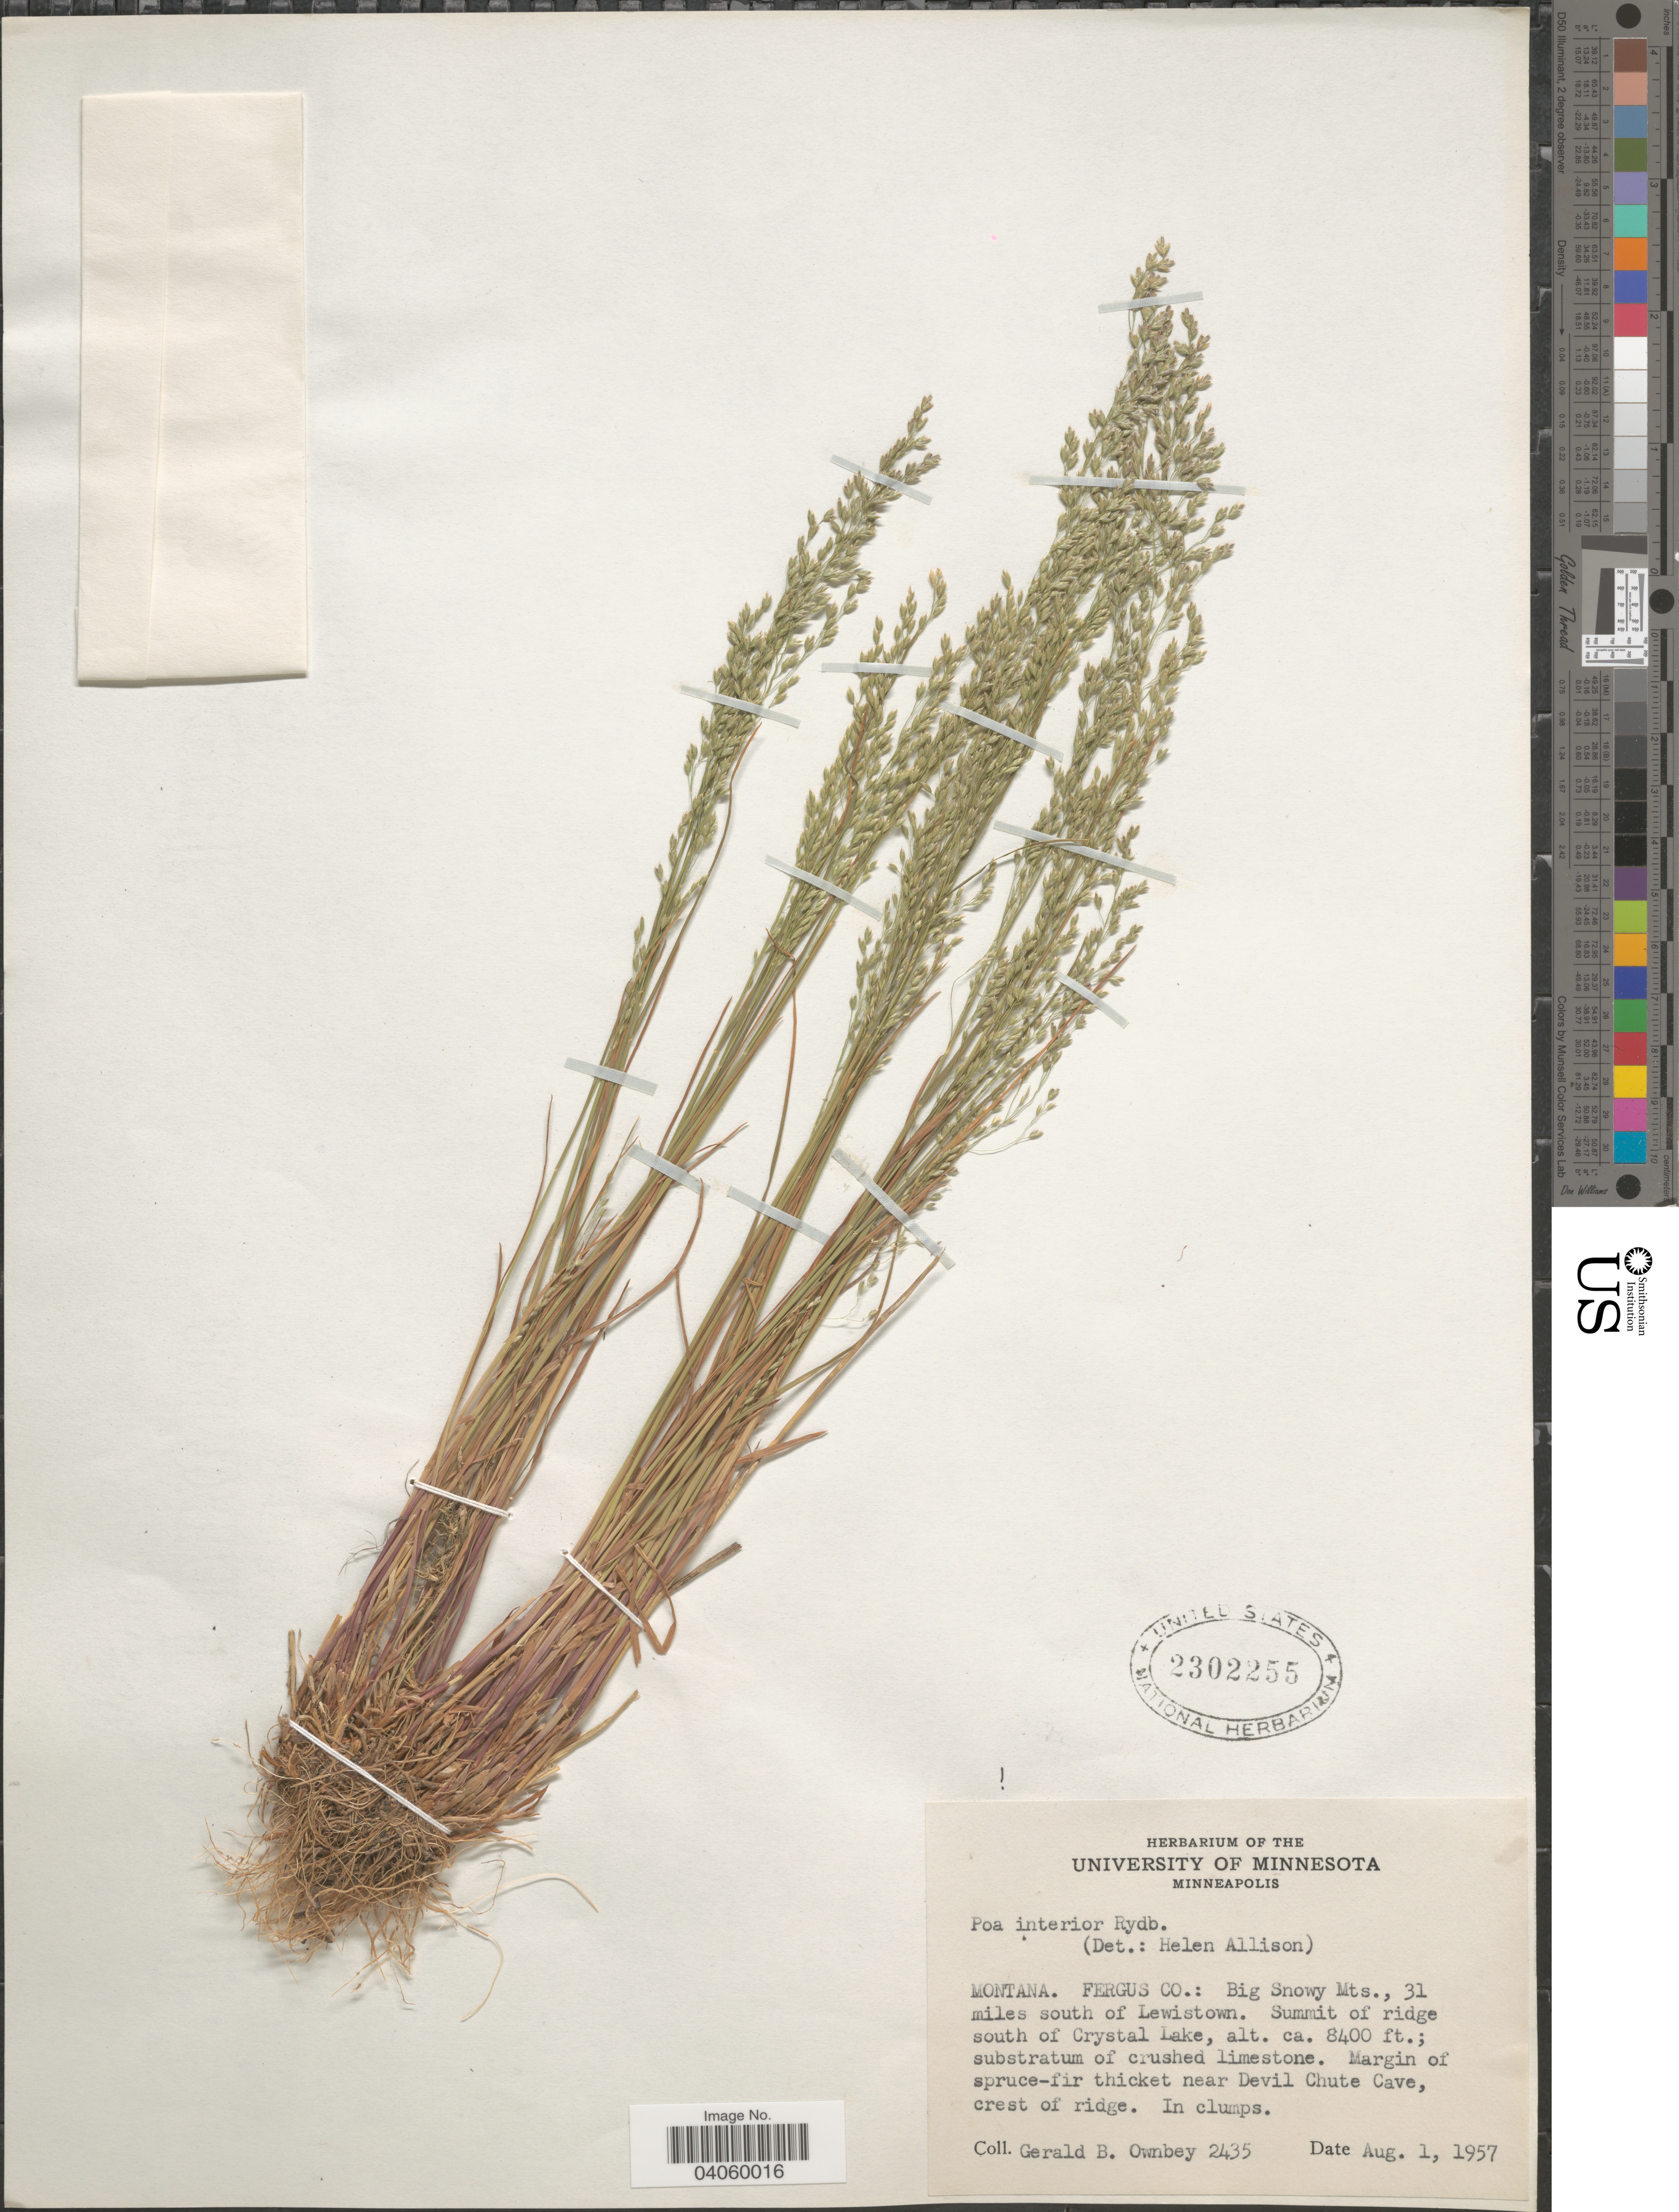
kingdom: Plantae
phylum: Tracheophyta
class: Liliopsida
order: Poales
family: Poaceae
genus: Poa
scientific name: Poa interior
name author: Rydb.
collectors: G. B. Ownbey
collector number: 2435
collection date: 1957-08-01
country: United States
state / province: Montana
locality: Fergus Co.: Big Snowy Mts., 31 miles south of Lewiston. Summit of ridge south of Crystal Lake. Thicket near Devil Chute Cave.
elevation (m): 2560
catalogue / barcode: US 2302255